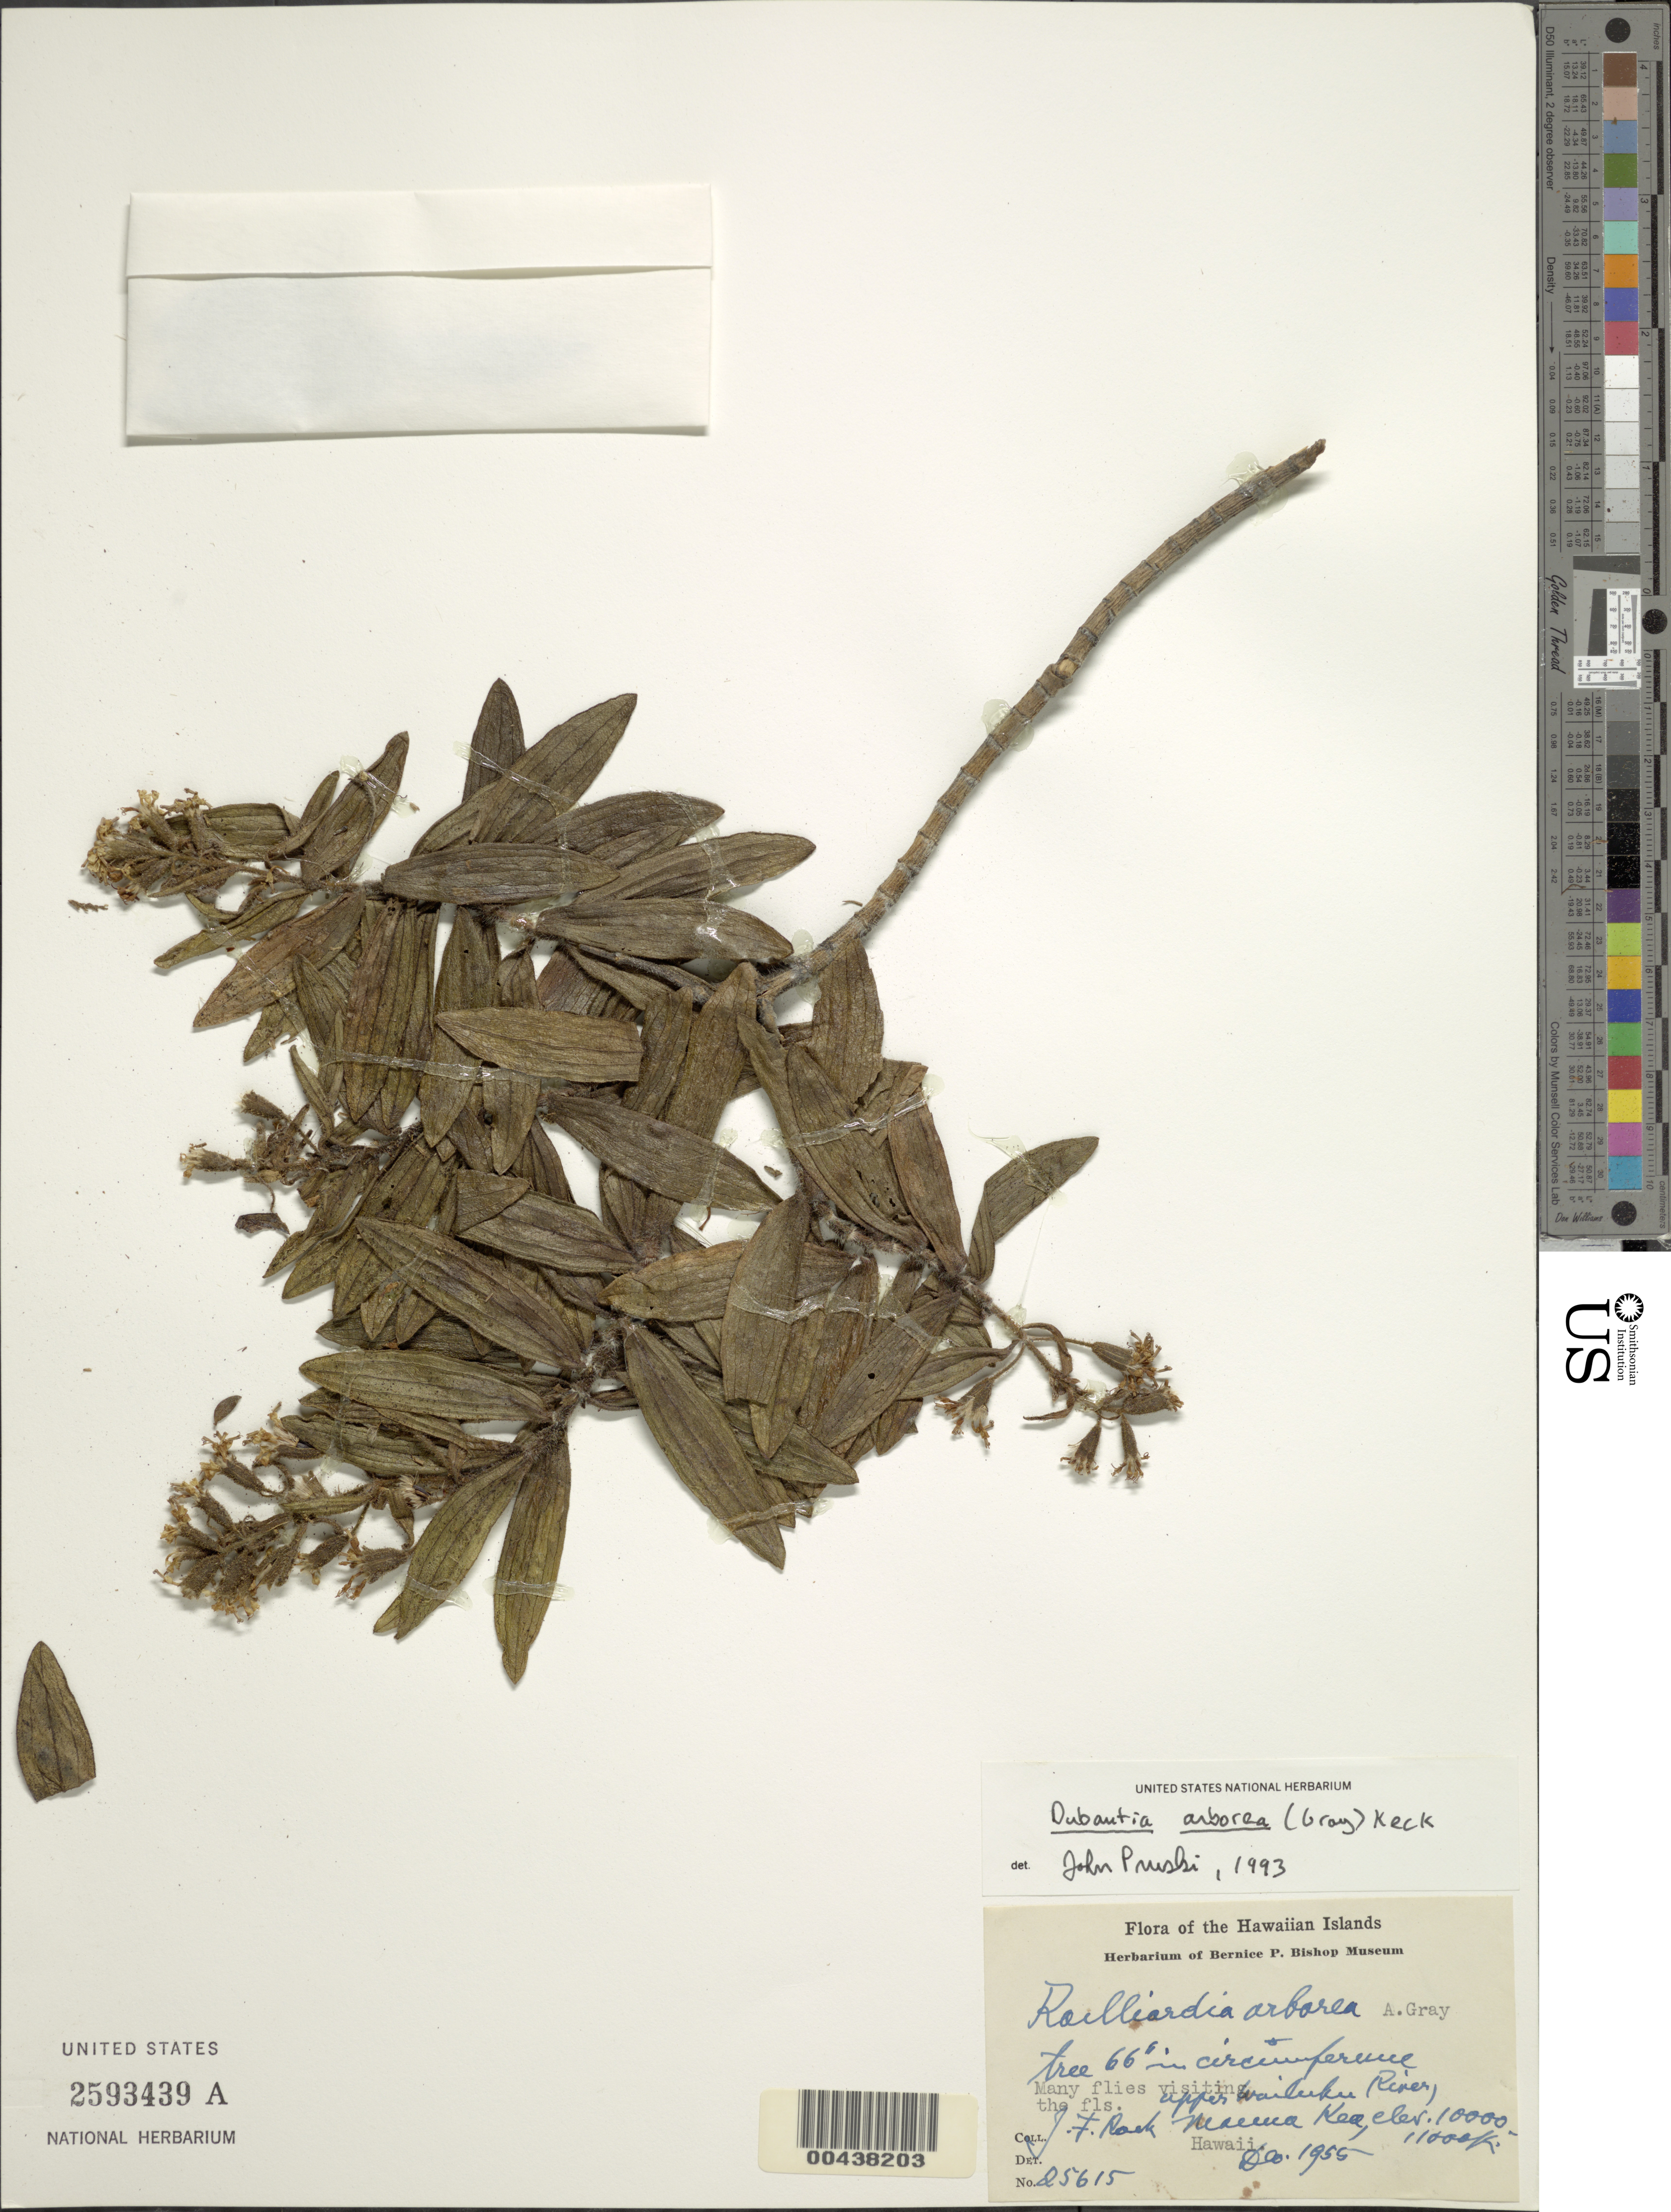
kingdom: Plantae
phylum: Tracheophyta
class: Magnoliopsida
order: Asterales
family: Asteraceae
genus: Dubautia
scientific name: Dubautia arborea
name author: (A. Gray) D.D. Keck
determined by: Pruski, J. F.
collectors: J. F. Rock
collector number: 25615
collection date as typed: Dec 1955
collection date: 1955-12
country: United States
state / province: Hawaii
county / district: Hawaii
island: Hawaii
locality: Mauna Kea, upper Wailuku River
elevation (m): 3048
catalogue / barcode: US 2593439A